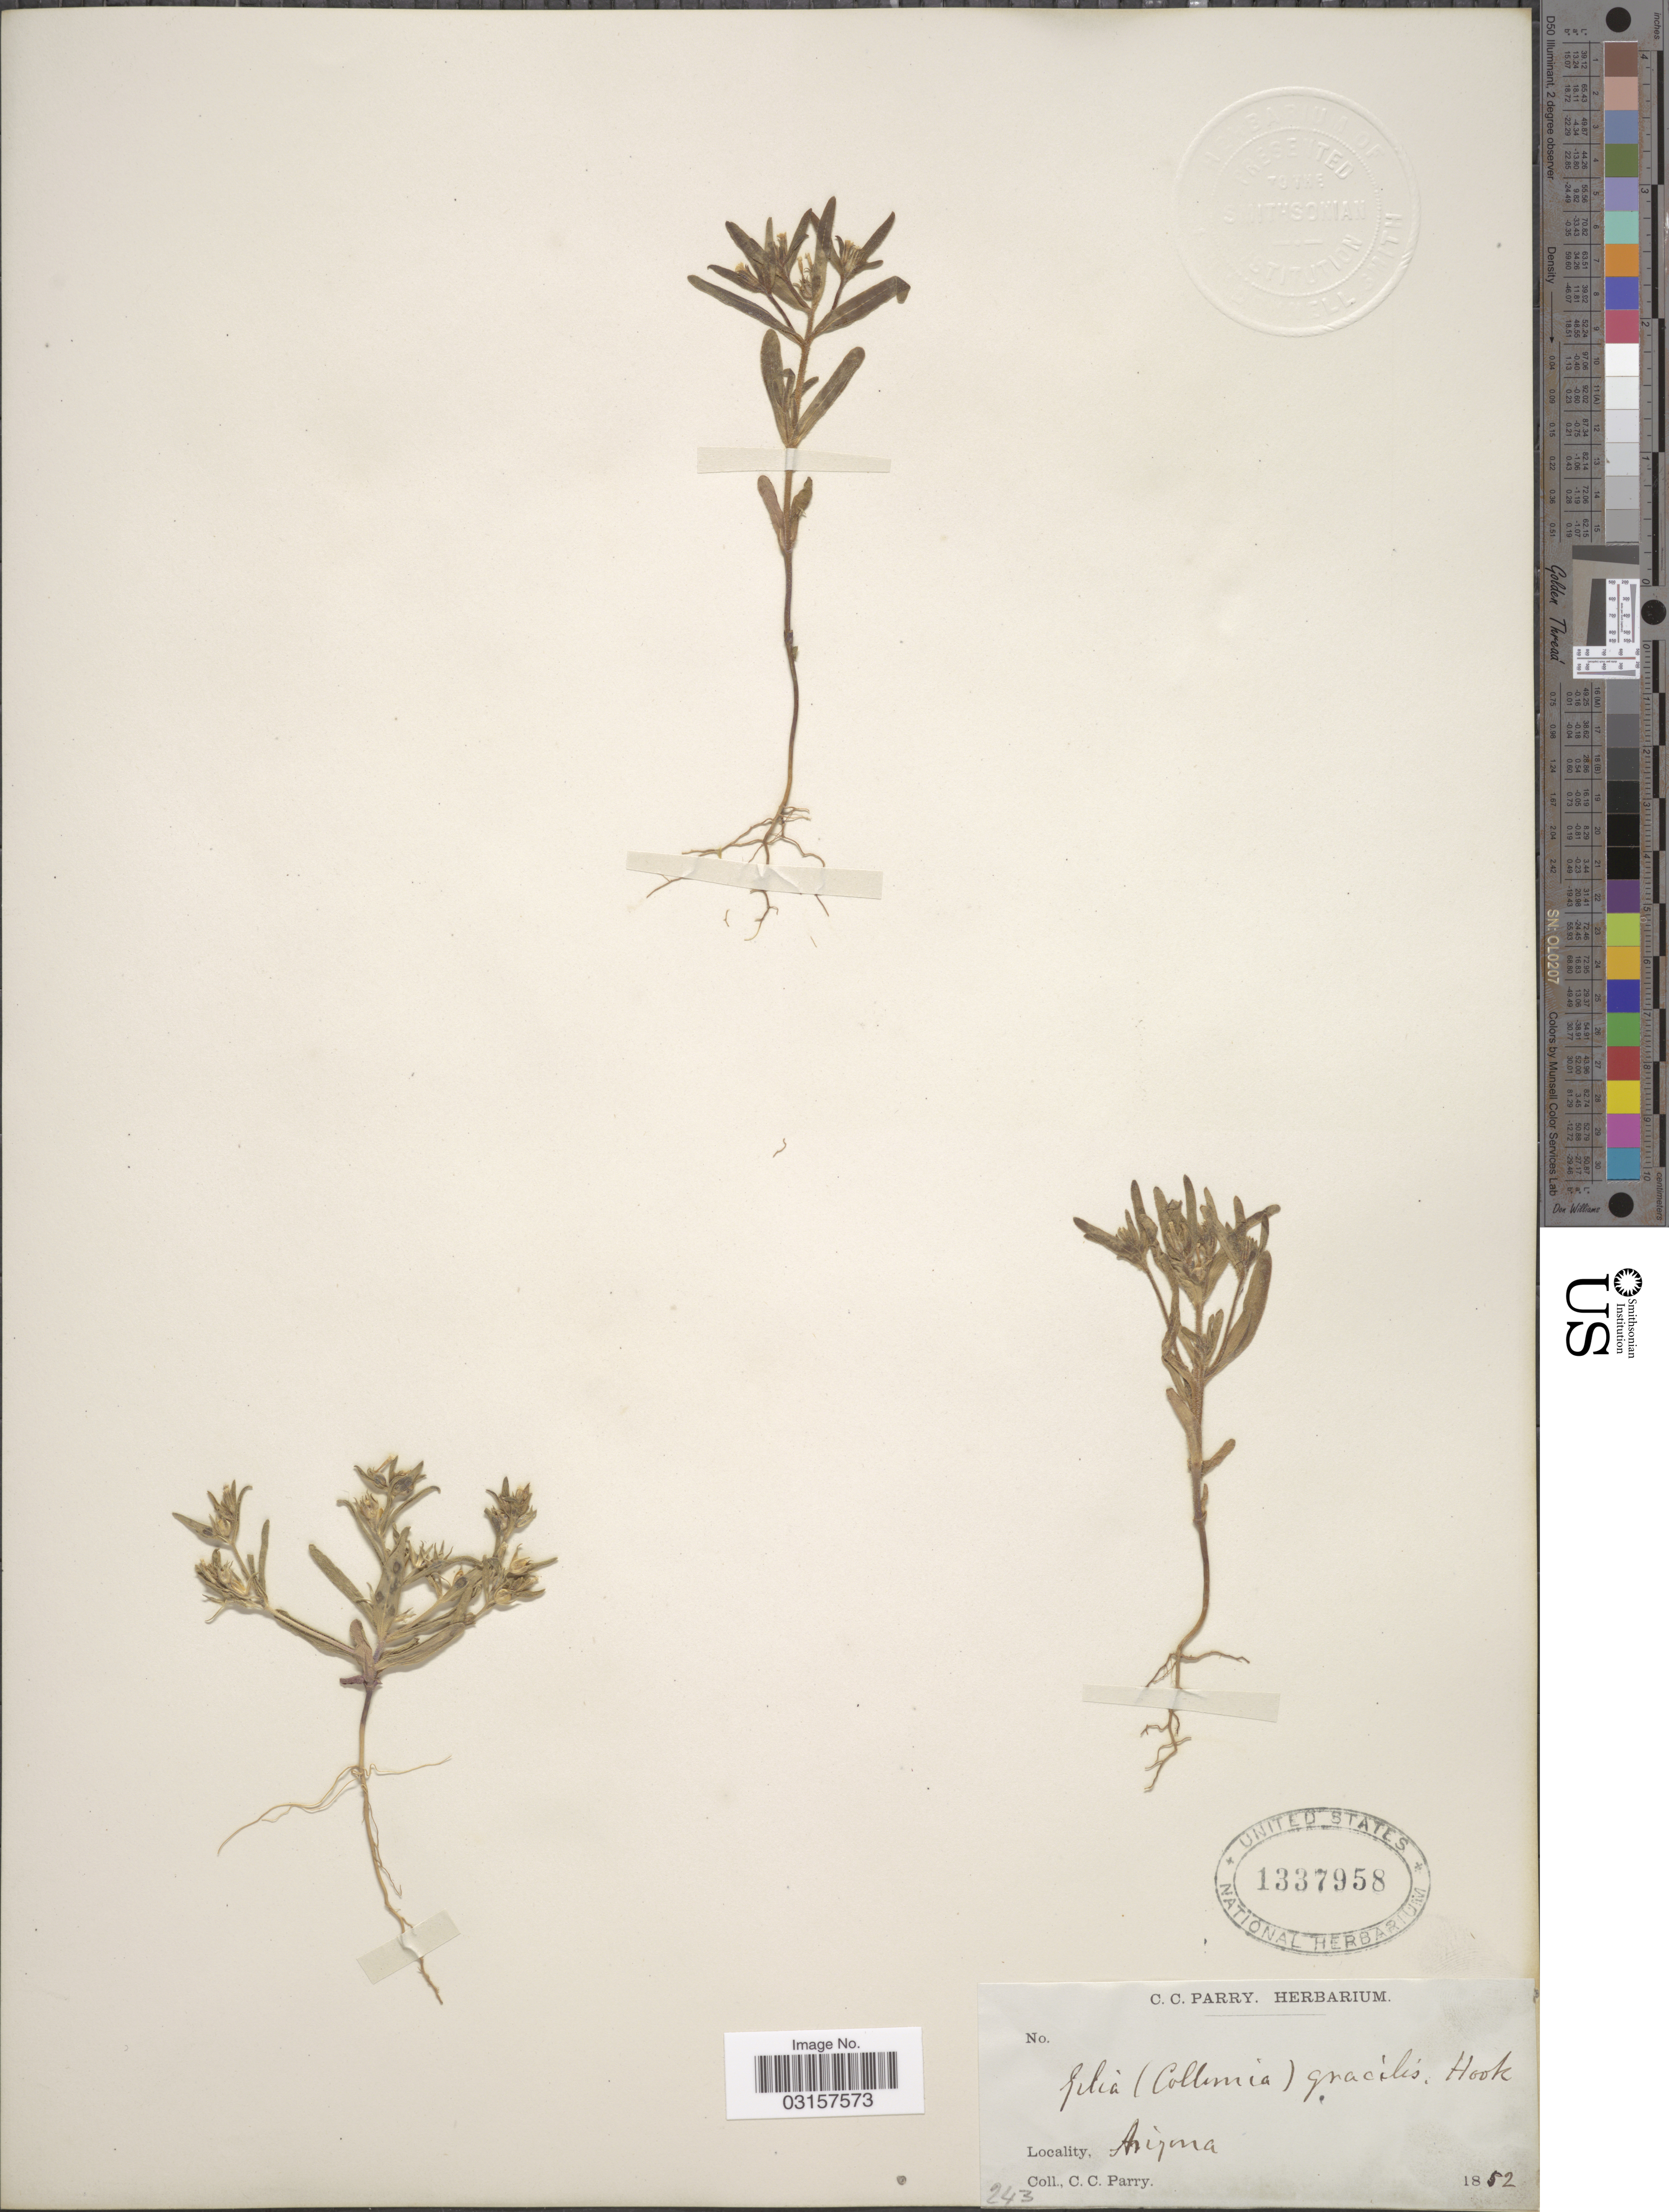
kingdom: Plantae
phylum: Tracheophyta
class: Magnoliopsida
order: Ericales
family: Polemoniaceae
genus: Microsteris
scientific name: Microsteris gracilis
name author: (Hook.) Greene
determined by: (US) Smithsonian Institution - National Museum of Natural History - Department of Botany (UNITED STATES)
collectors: C. C. Parry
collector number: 243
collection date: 1852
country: United States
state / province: Arizona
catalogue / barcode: US 1337958